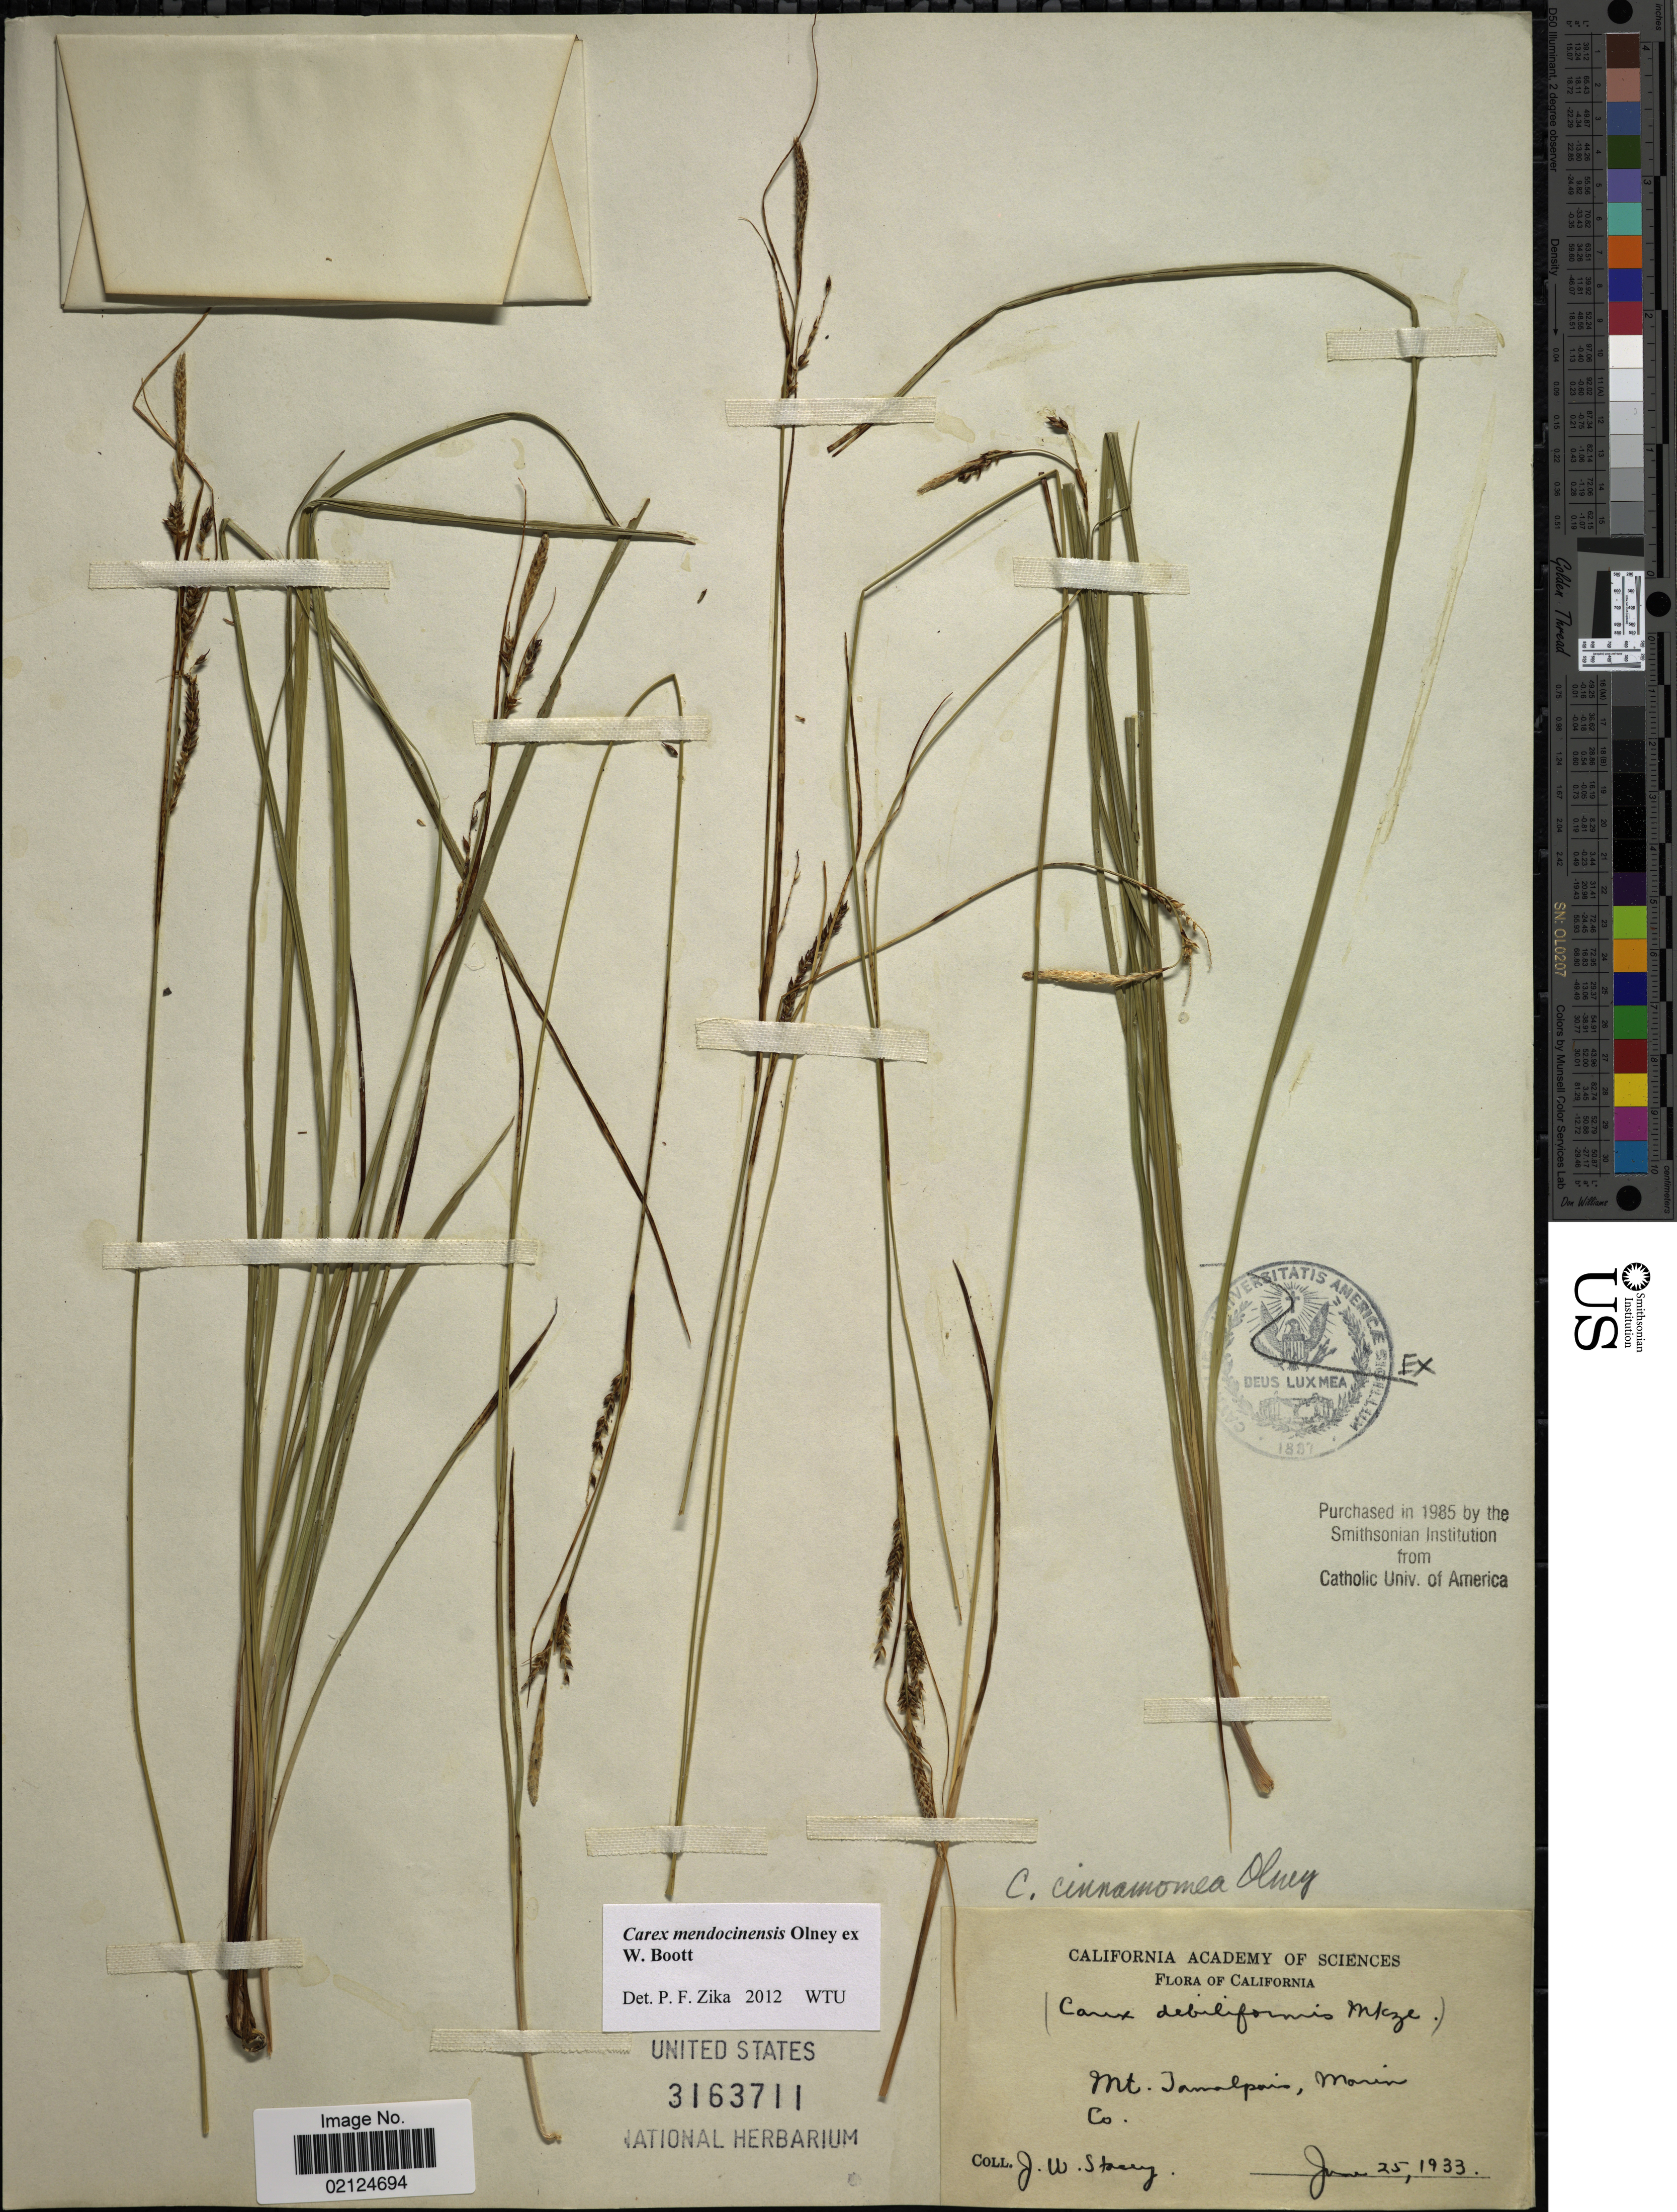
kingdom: Plantae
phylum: Tracheophyta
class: Liliopsida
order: Poales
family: Cyperaceae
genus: Carex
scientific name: Carex mendocinensis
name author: Olney ex Boott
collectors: J. W. Stacey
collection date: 1933-06-25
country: United States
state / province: California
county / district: Marin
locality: Mt. Tamalpais, Marin Co.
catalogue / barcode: US 3163711